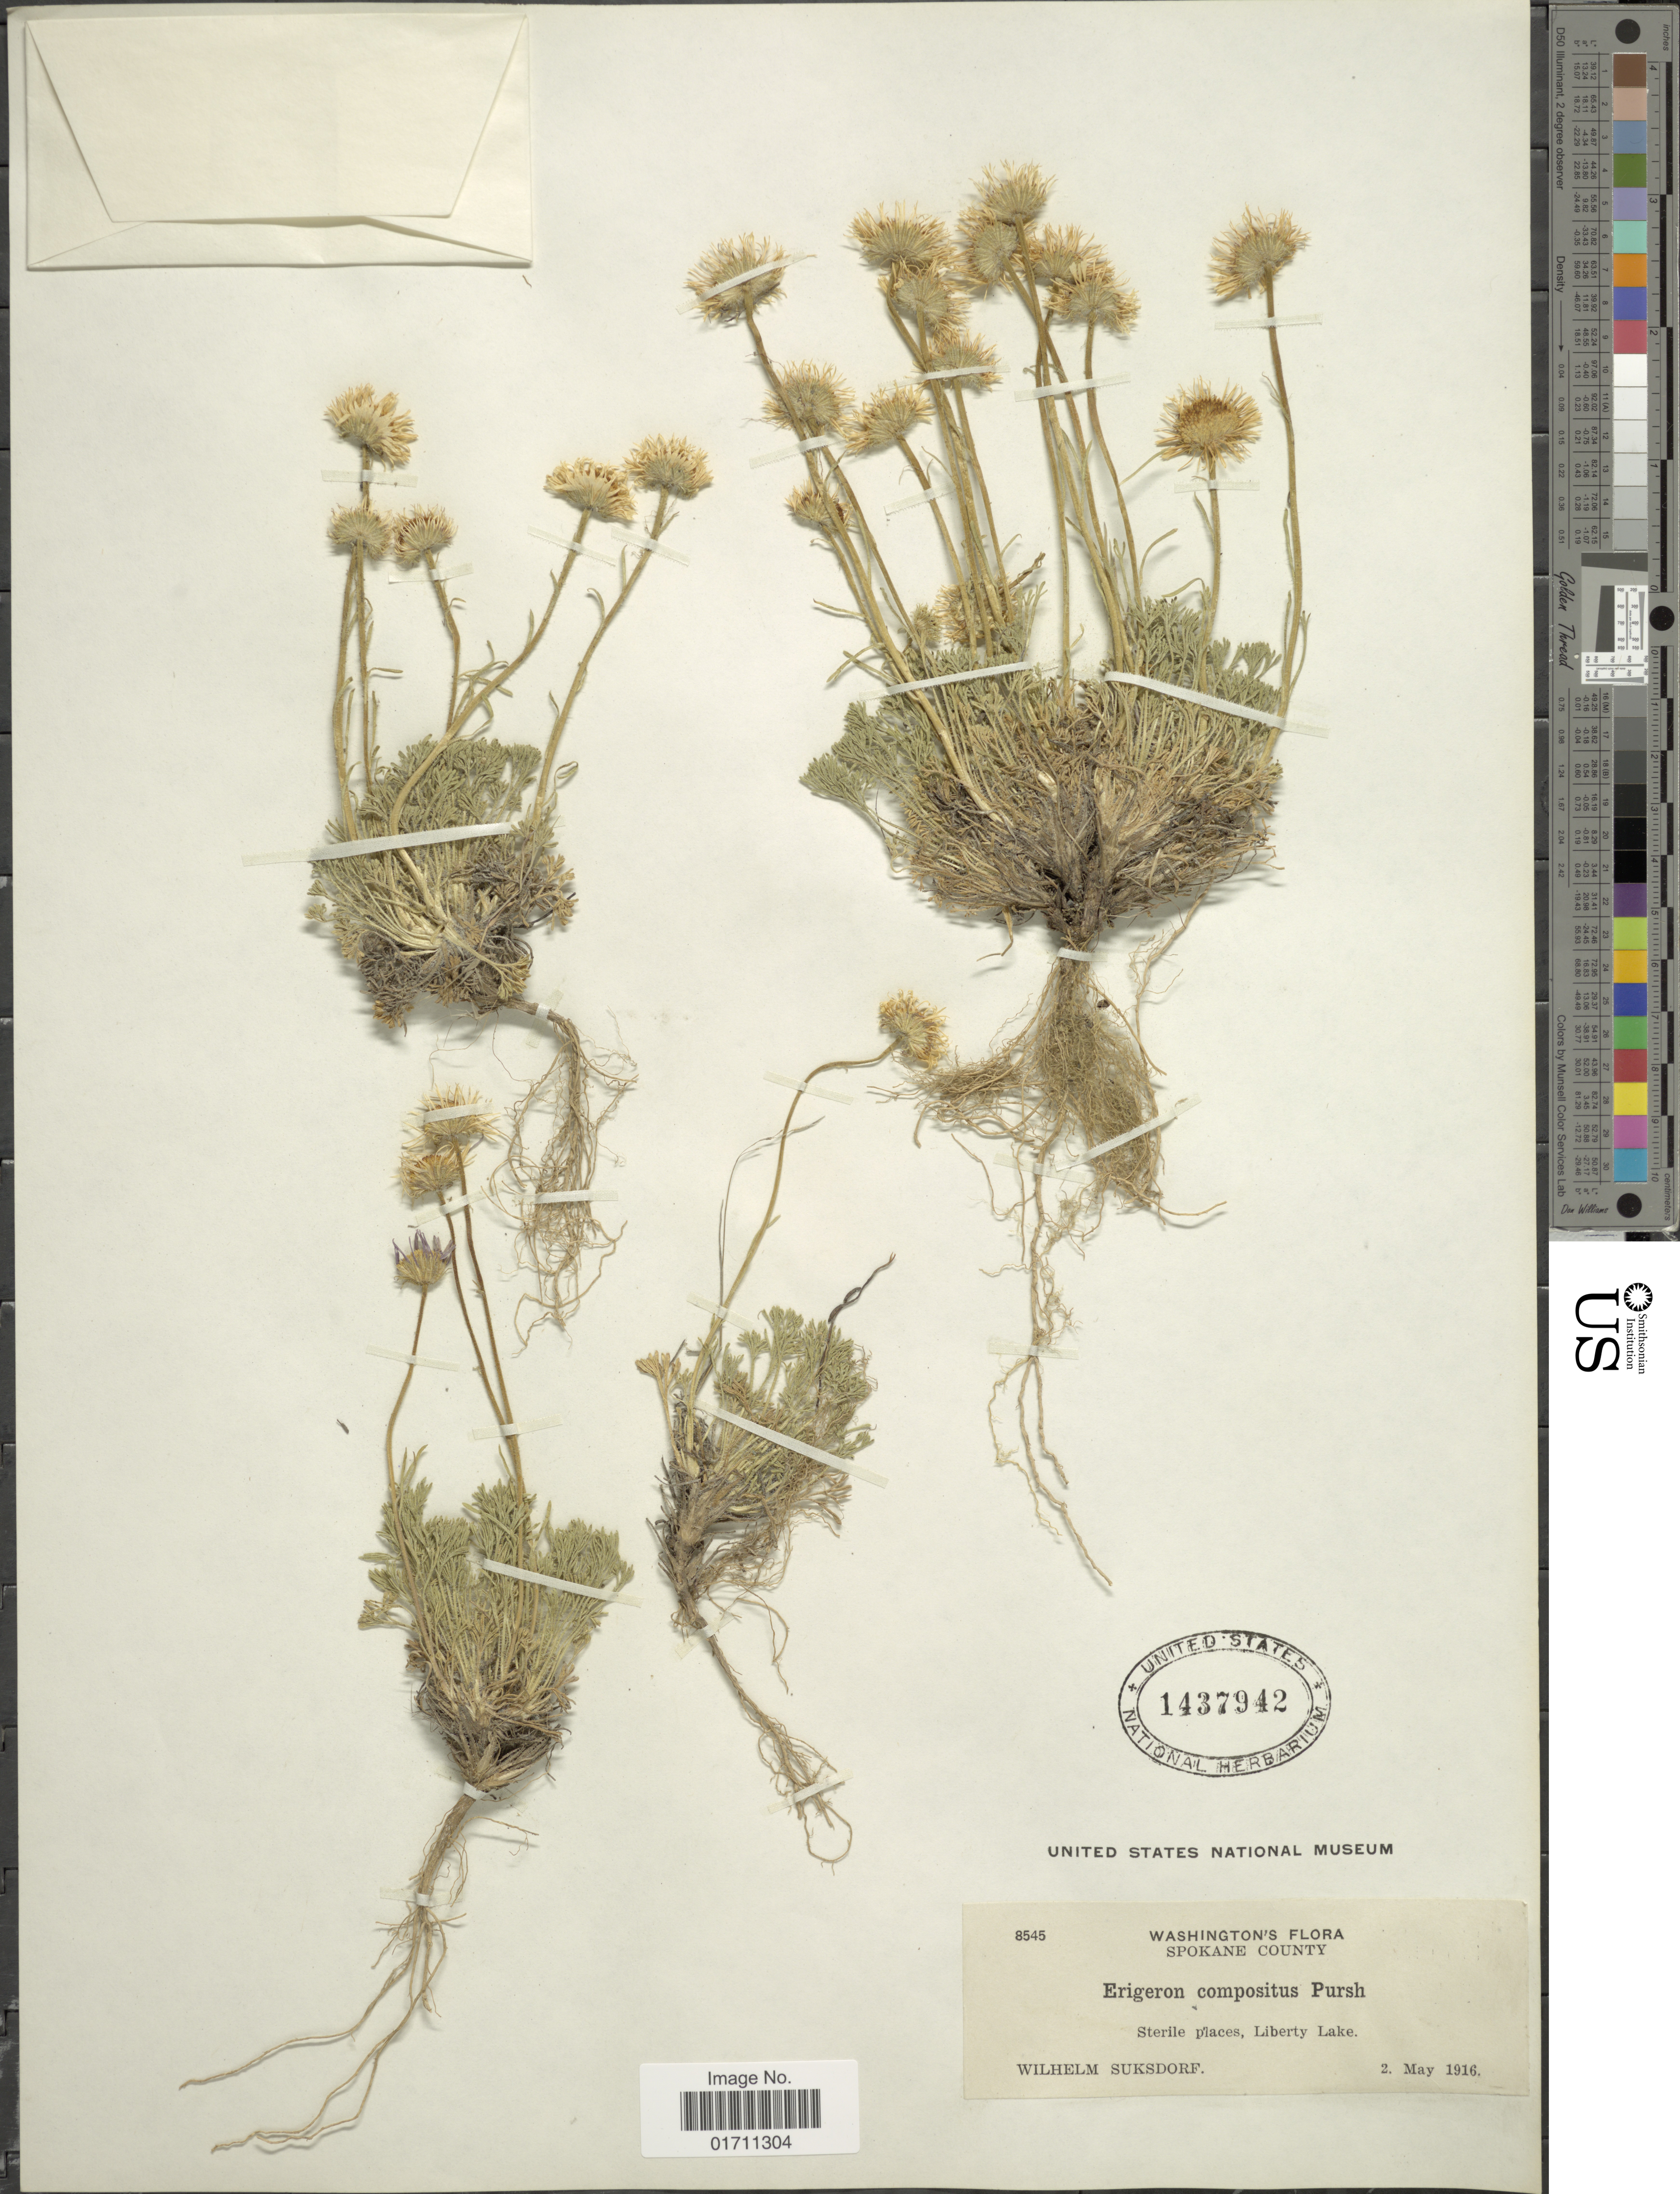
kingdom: Plantae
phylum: Tracheophyta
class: Magnoliopsida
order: Asterales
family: Asteraceae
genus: Erigeron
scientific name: Erigeron compositus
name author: Pursh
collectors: W. N. Suksdorf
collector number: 8545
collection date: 1916-05-02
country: United States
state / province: Washington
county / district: Spokane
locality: Spokane County, Sterile places, Liberty Lake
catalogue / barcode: US 1437942